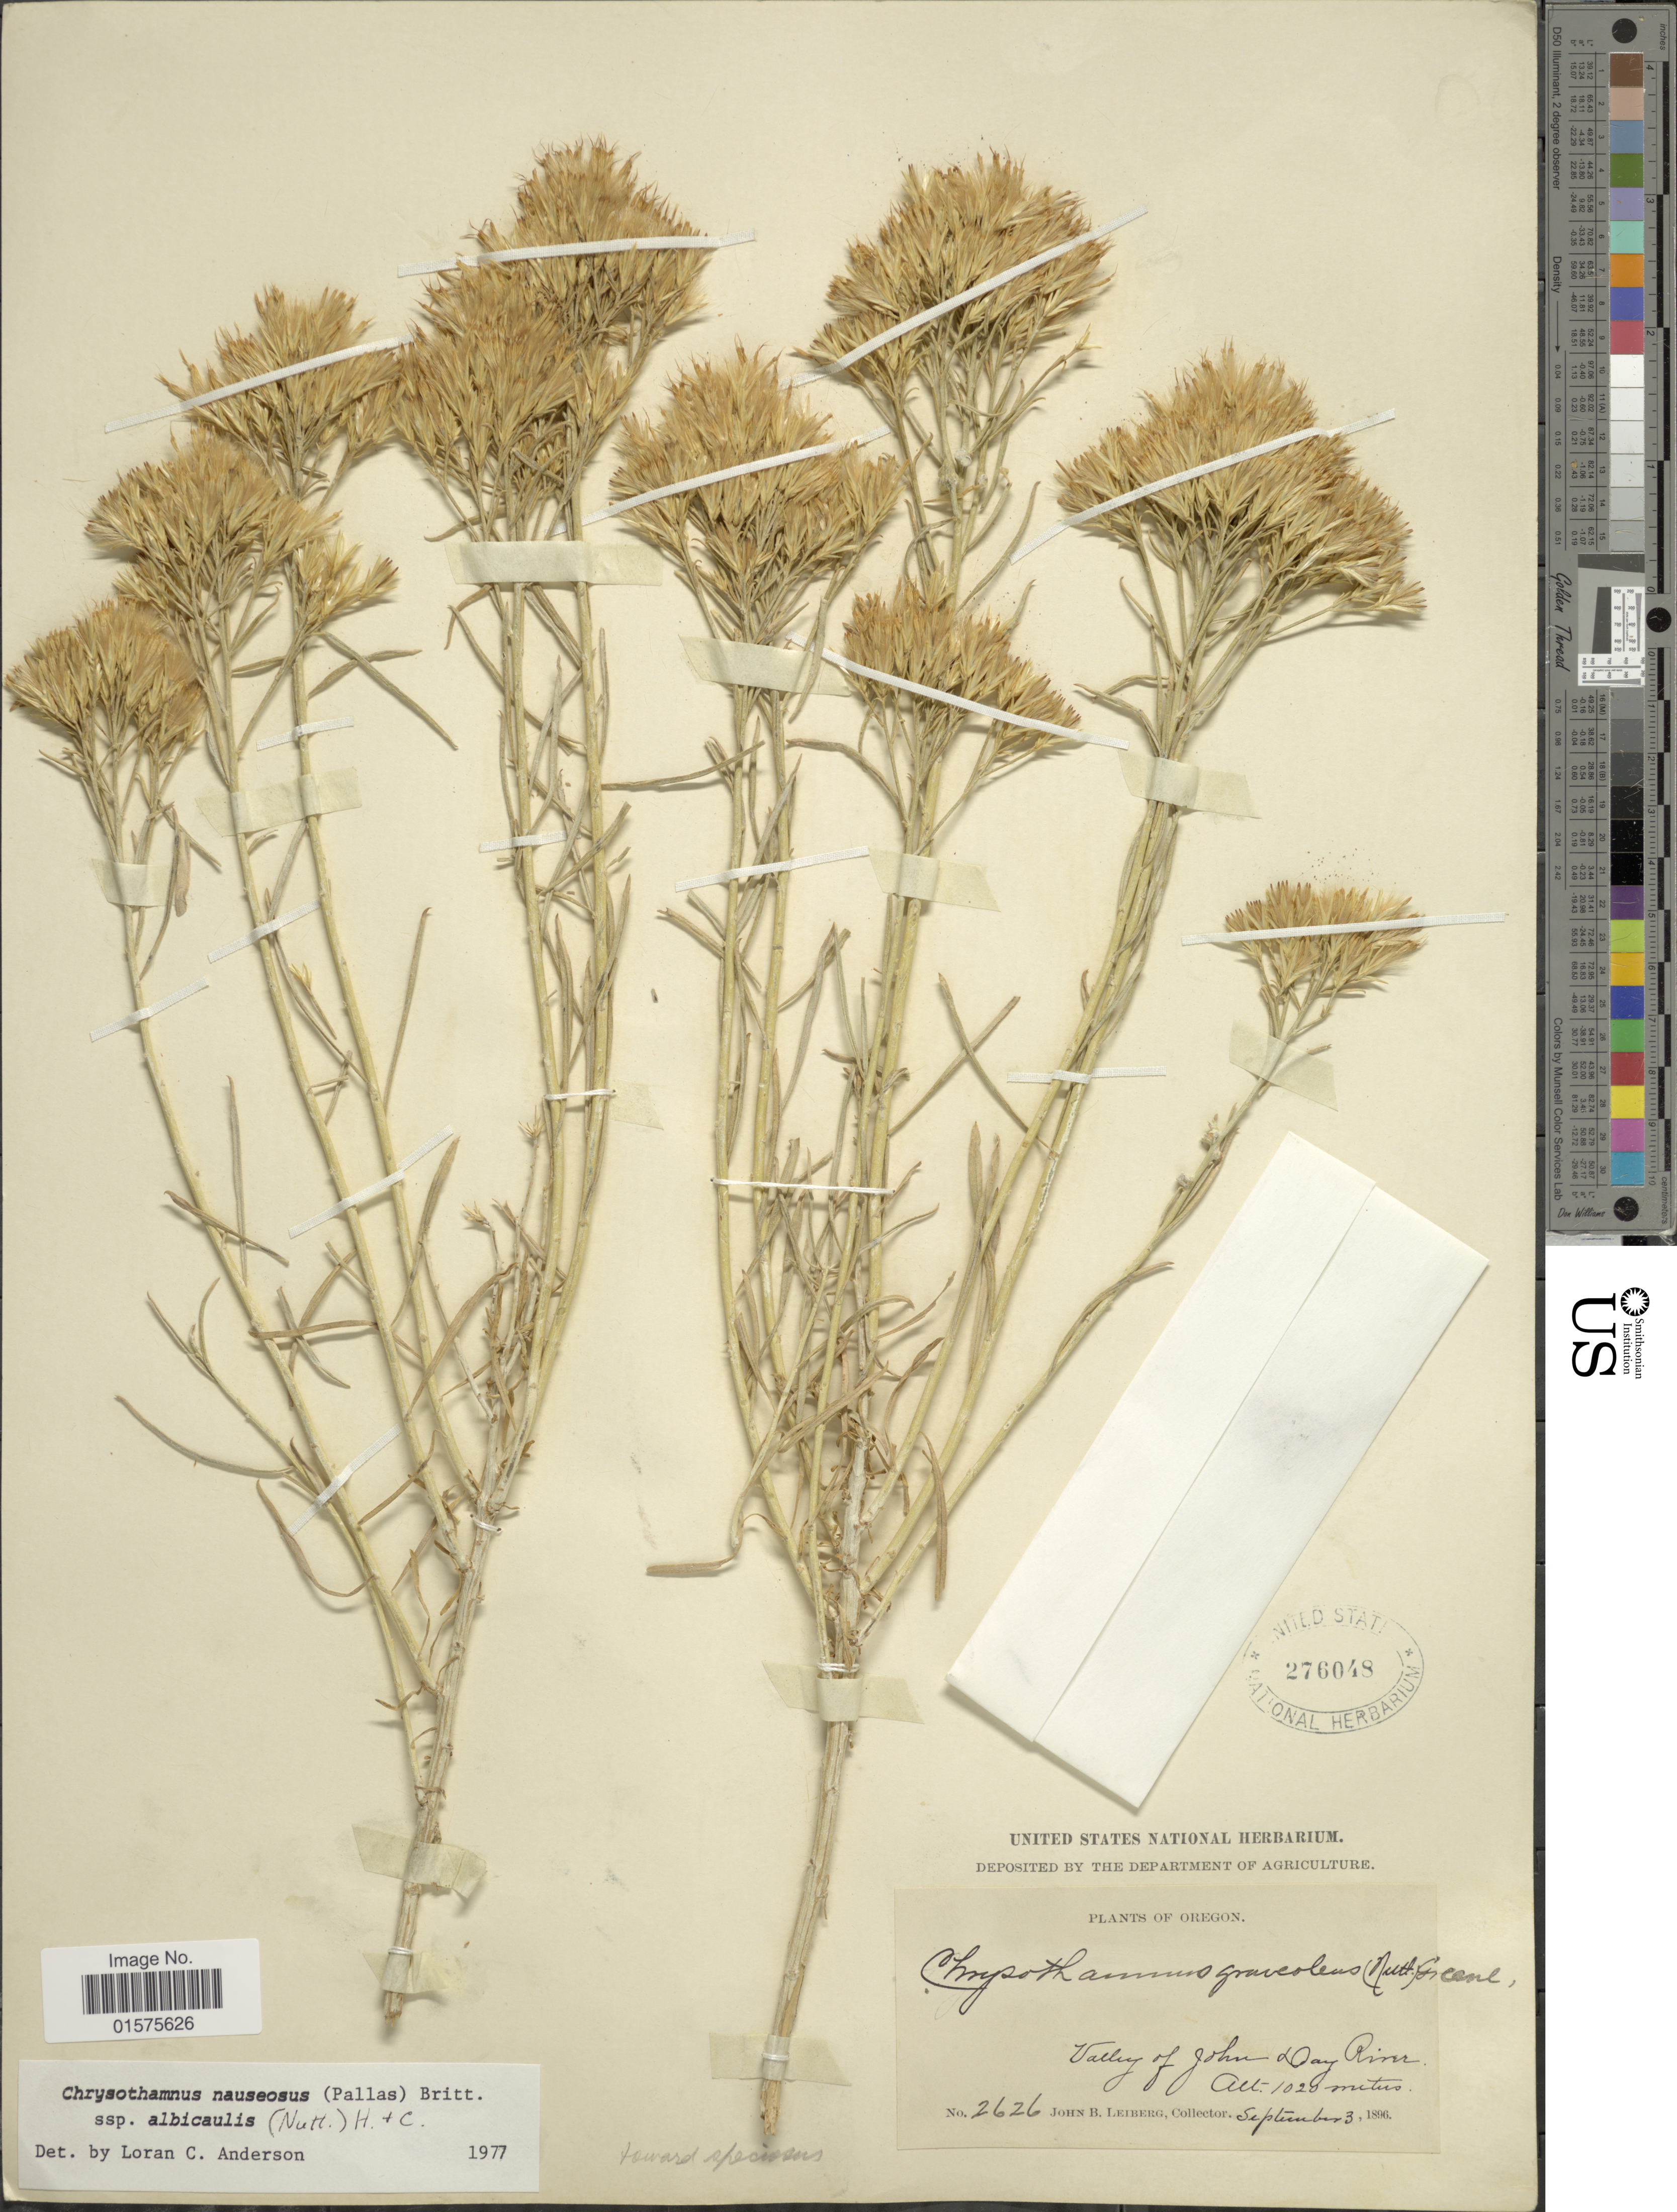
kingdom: Plantae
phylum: Tracheophyta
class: Magnoliopsida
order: Asterales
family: Asteraceae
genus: Ericameria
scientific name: Ericameria nauseosa var. speciosa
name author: (Nutt.) G.L. Nesom & G.I. Baird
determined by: Urbatsch, Lowell E., Curator (LSU), Louisiana State University (UNITED STATES)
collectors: J. Leiberg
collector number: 2626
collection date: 1896-09-03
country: United States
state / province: Oregon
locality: Valley of John Day River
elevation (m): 1020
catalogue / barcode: US 276048